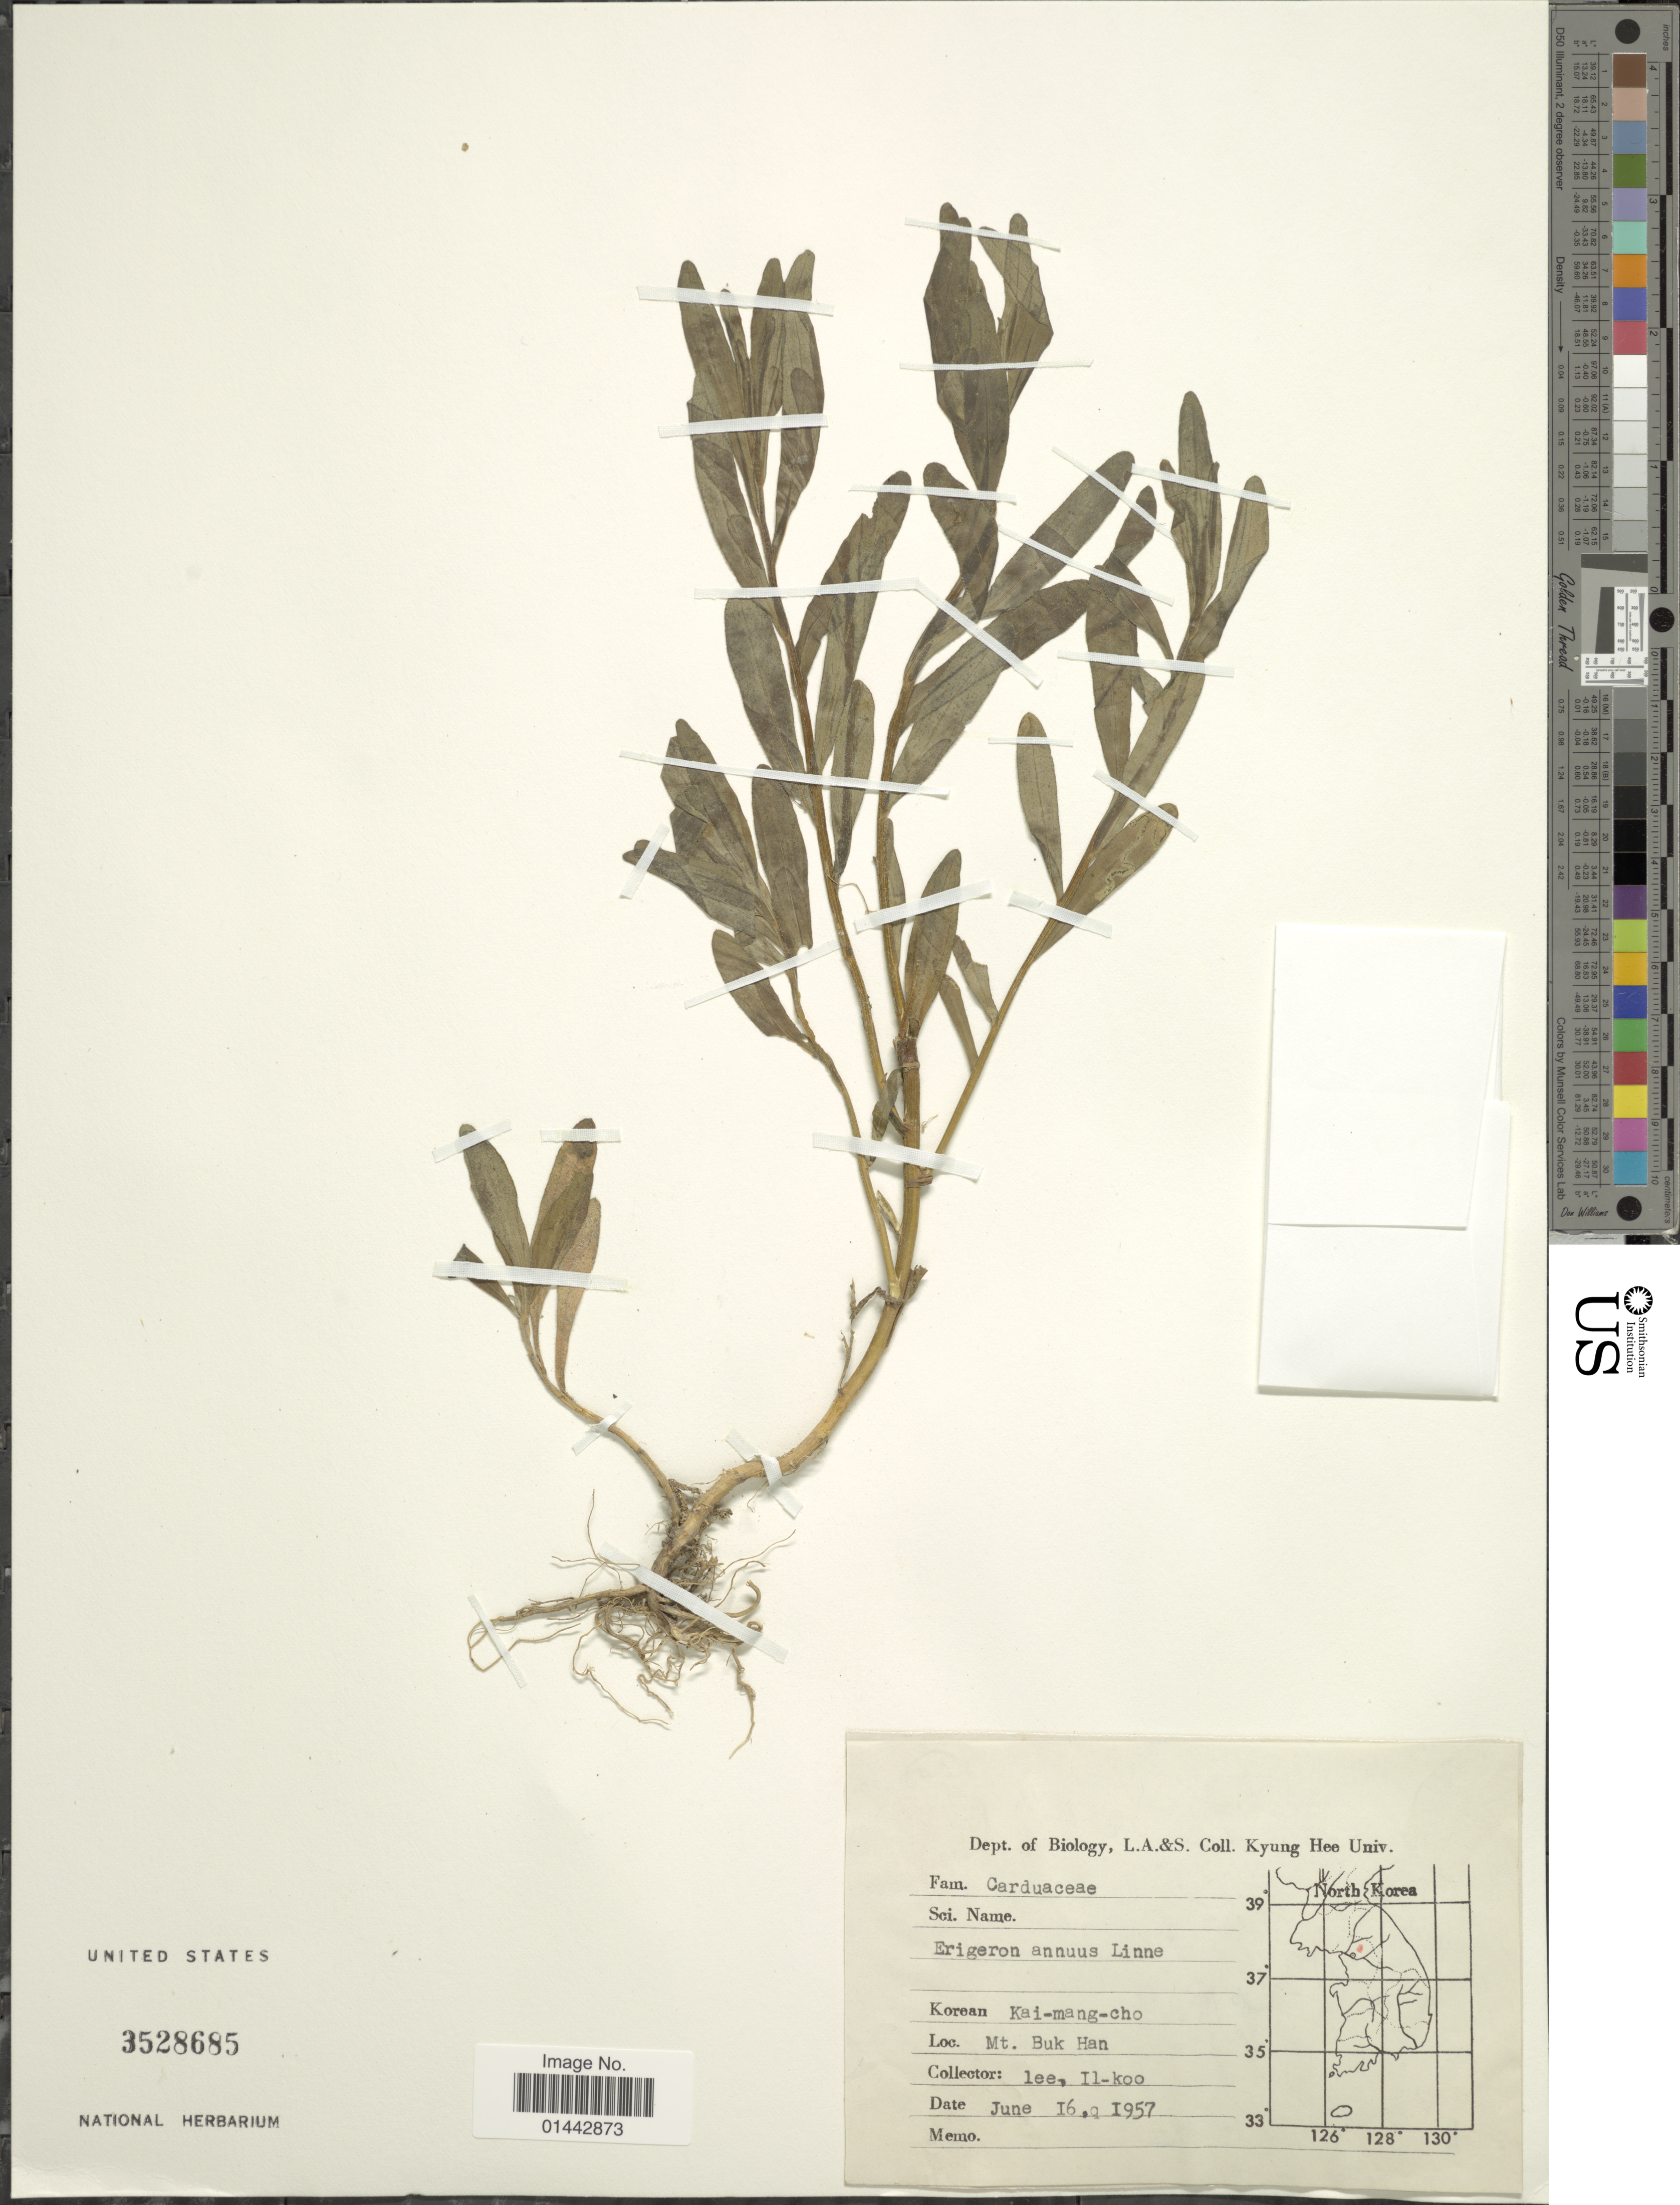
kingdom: Plantae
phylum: Tracheophyta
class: Magnoliopsida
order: Asterales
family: Asteraceae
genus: Erigeron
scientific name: Erigeron annuus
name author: (L.) Pers.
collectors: I. Lee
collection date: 1957-06-16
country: South Korea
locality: Mt. Buk-Han.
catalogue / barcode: US 3528685